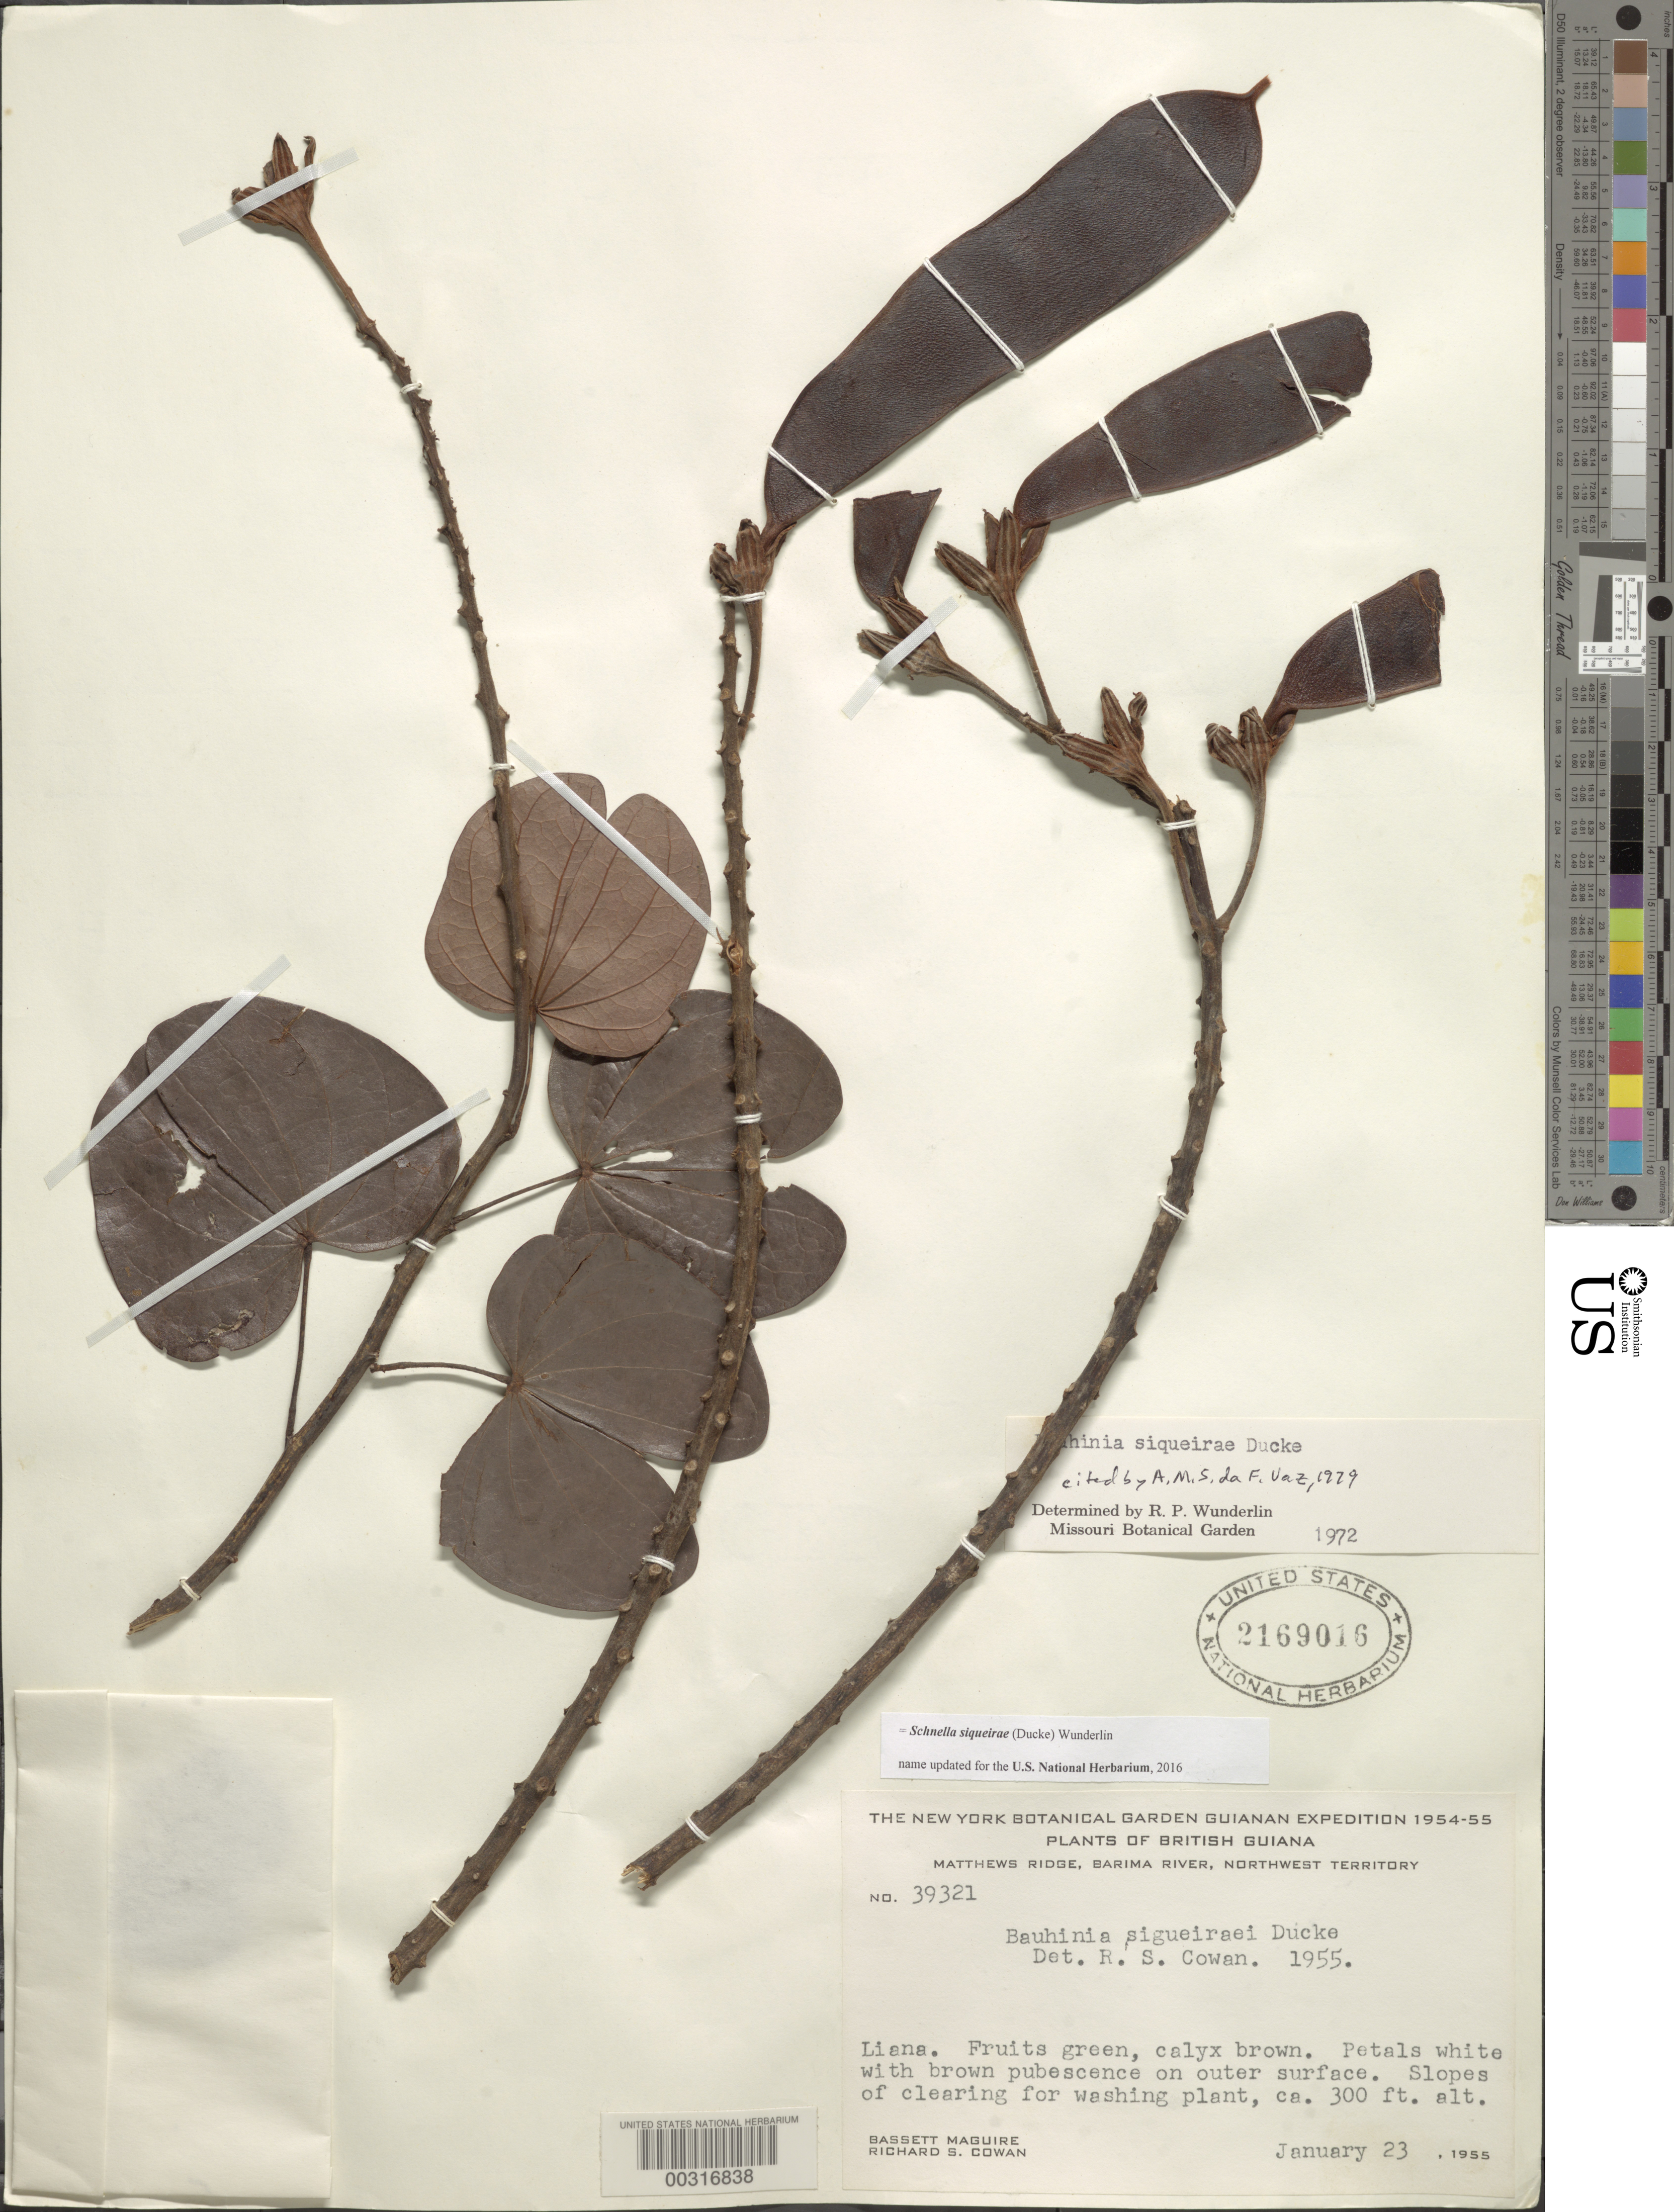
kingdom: Plantae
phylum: Tracheophyta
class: Magnoliopsida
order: Fabales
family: Fabaceae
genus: Schnella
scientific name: Schnella siqueirae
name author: (Ducke) Wunderlin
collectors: B. Maguire & R. S. Cowan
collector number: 39321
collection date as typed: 23 Jan 1955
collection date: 1955-01-23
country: Guyana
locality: Matthews ridge, barima river, northwest territory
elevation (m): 91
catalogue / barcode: US 2169016